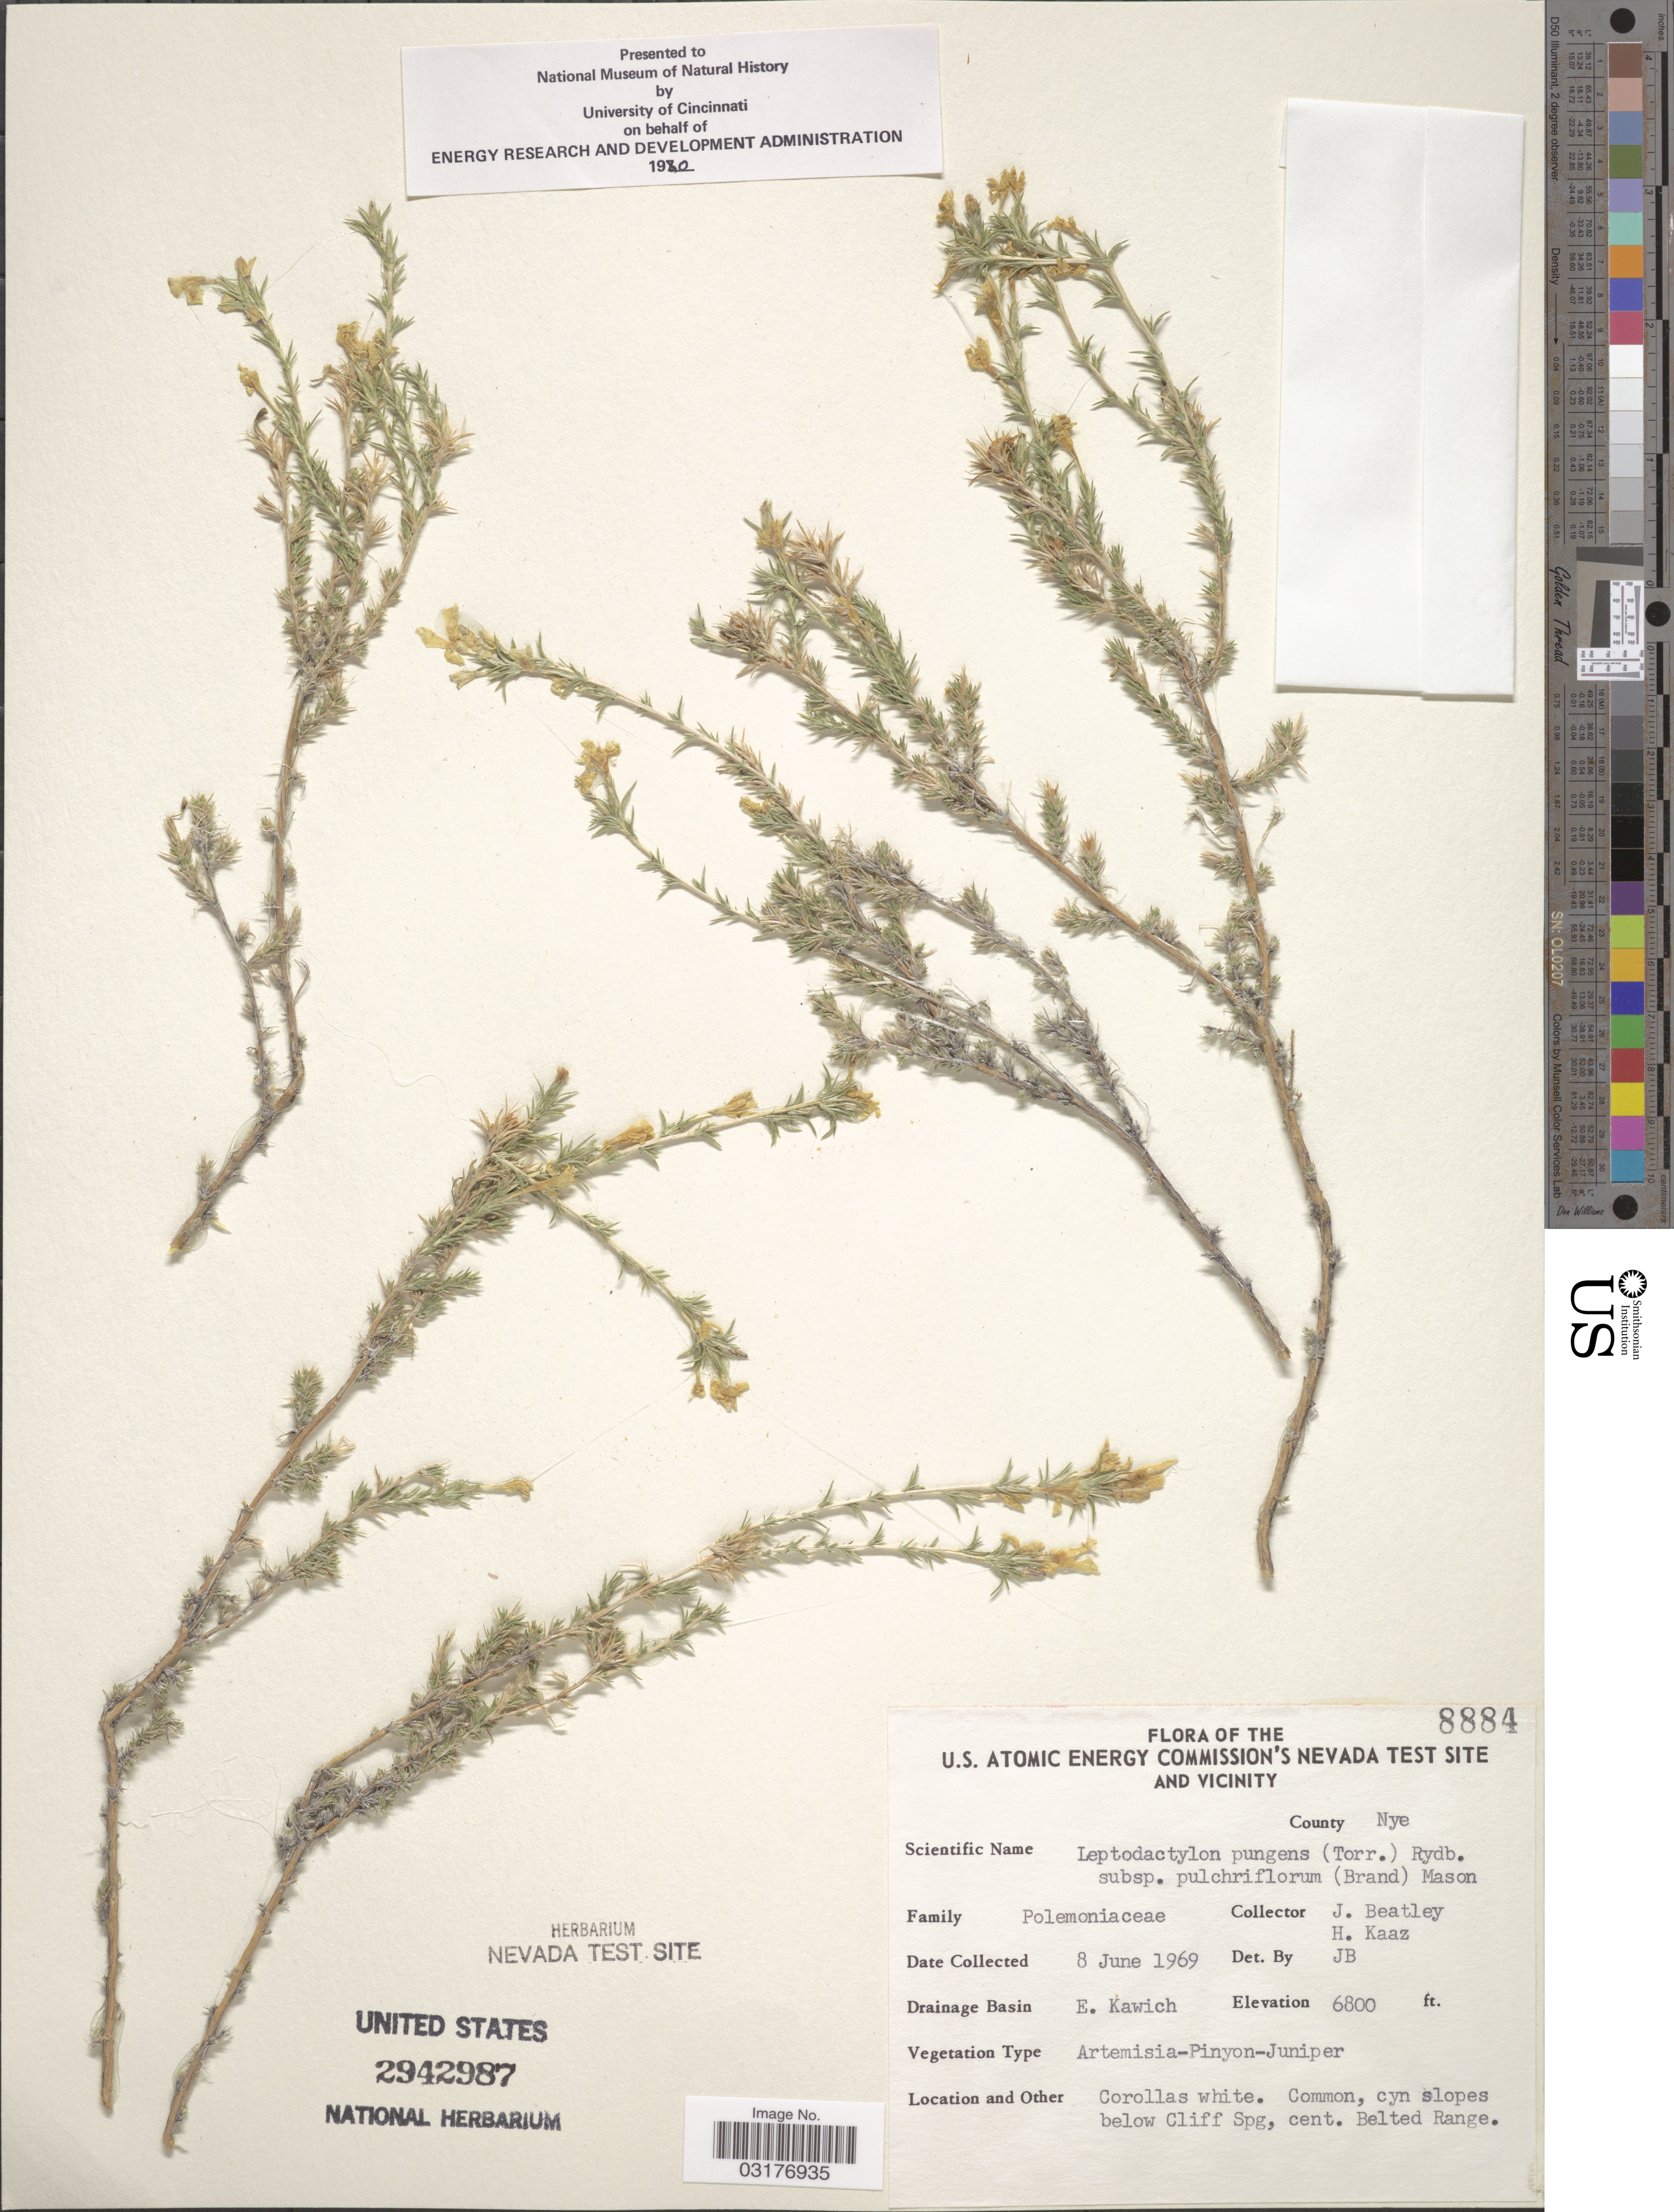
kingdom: Plantae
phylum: Tracheophyta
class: Magnoliopsida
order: Ericales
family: Polemoniaceae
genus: Linanthus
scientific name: Linanthus pungens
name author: (Torr.) J.M. Porter & L.A. Johnson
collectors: J. C. Beatley & H. Kaaz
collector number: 8884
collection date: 1969-06-08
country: United States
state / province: Nevada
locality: The U.S. Atomic Energy Commission's Nevada Test Site and Vicinity. County Nye. Drainage Basin E. Kawich. below Cliff Spg, cent. Belted Range.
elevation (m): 2073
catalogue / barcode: US 2942987